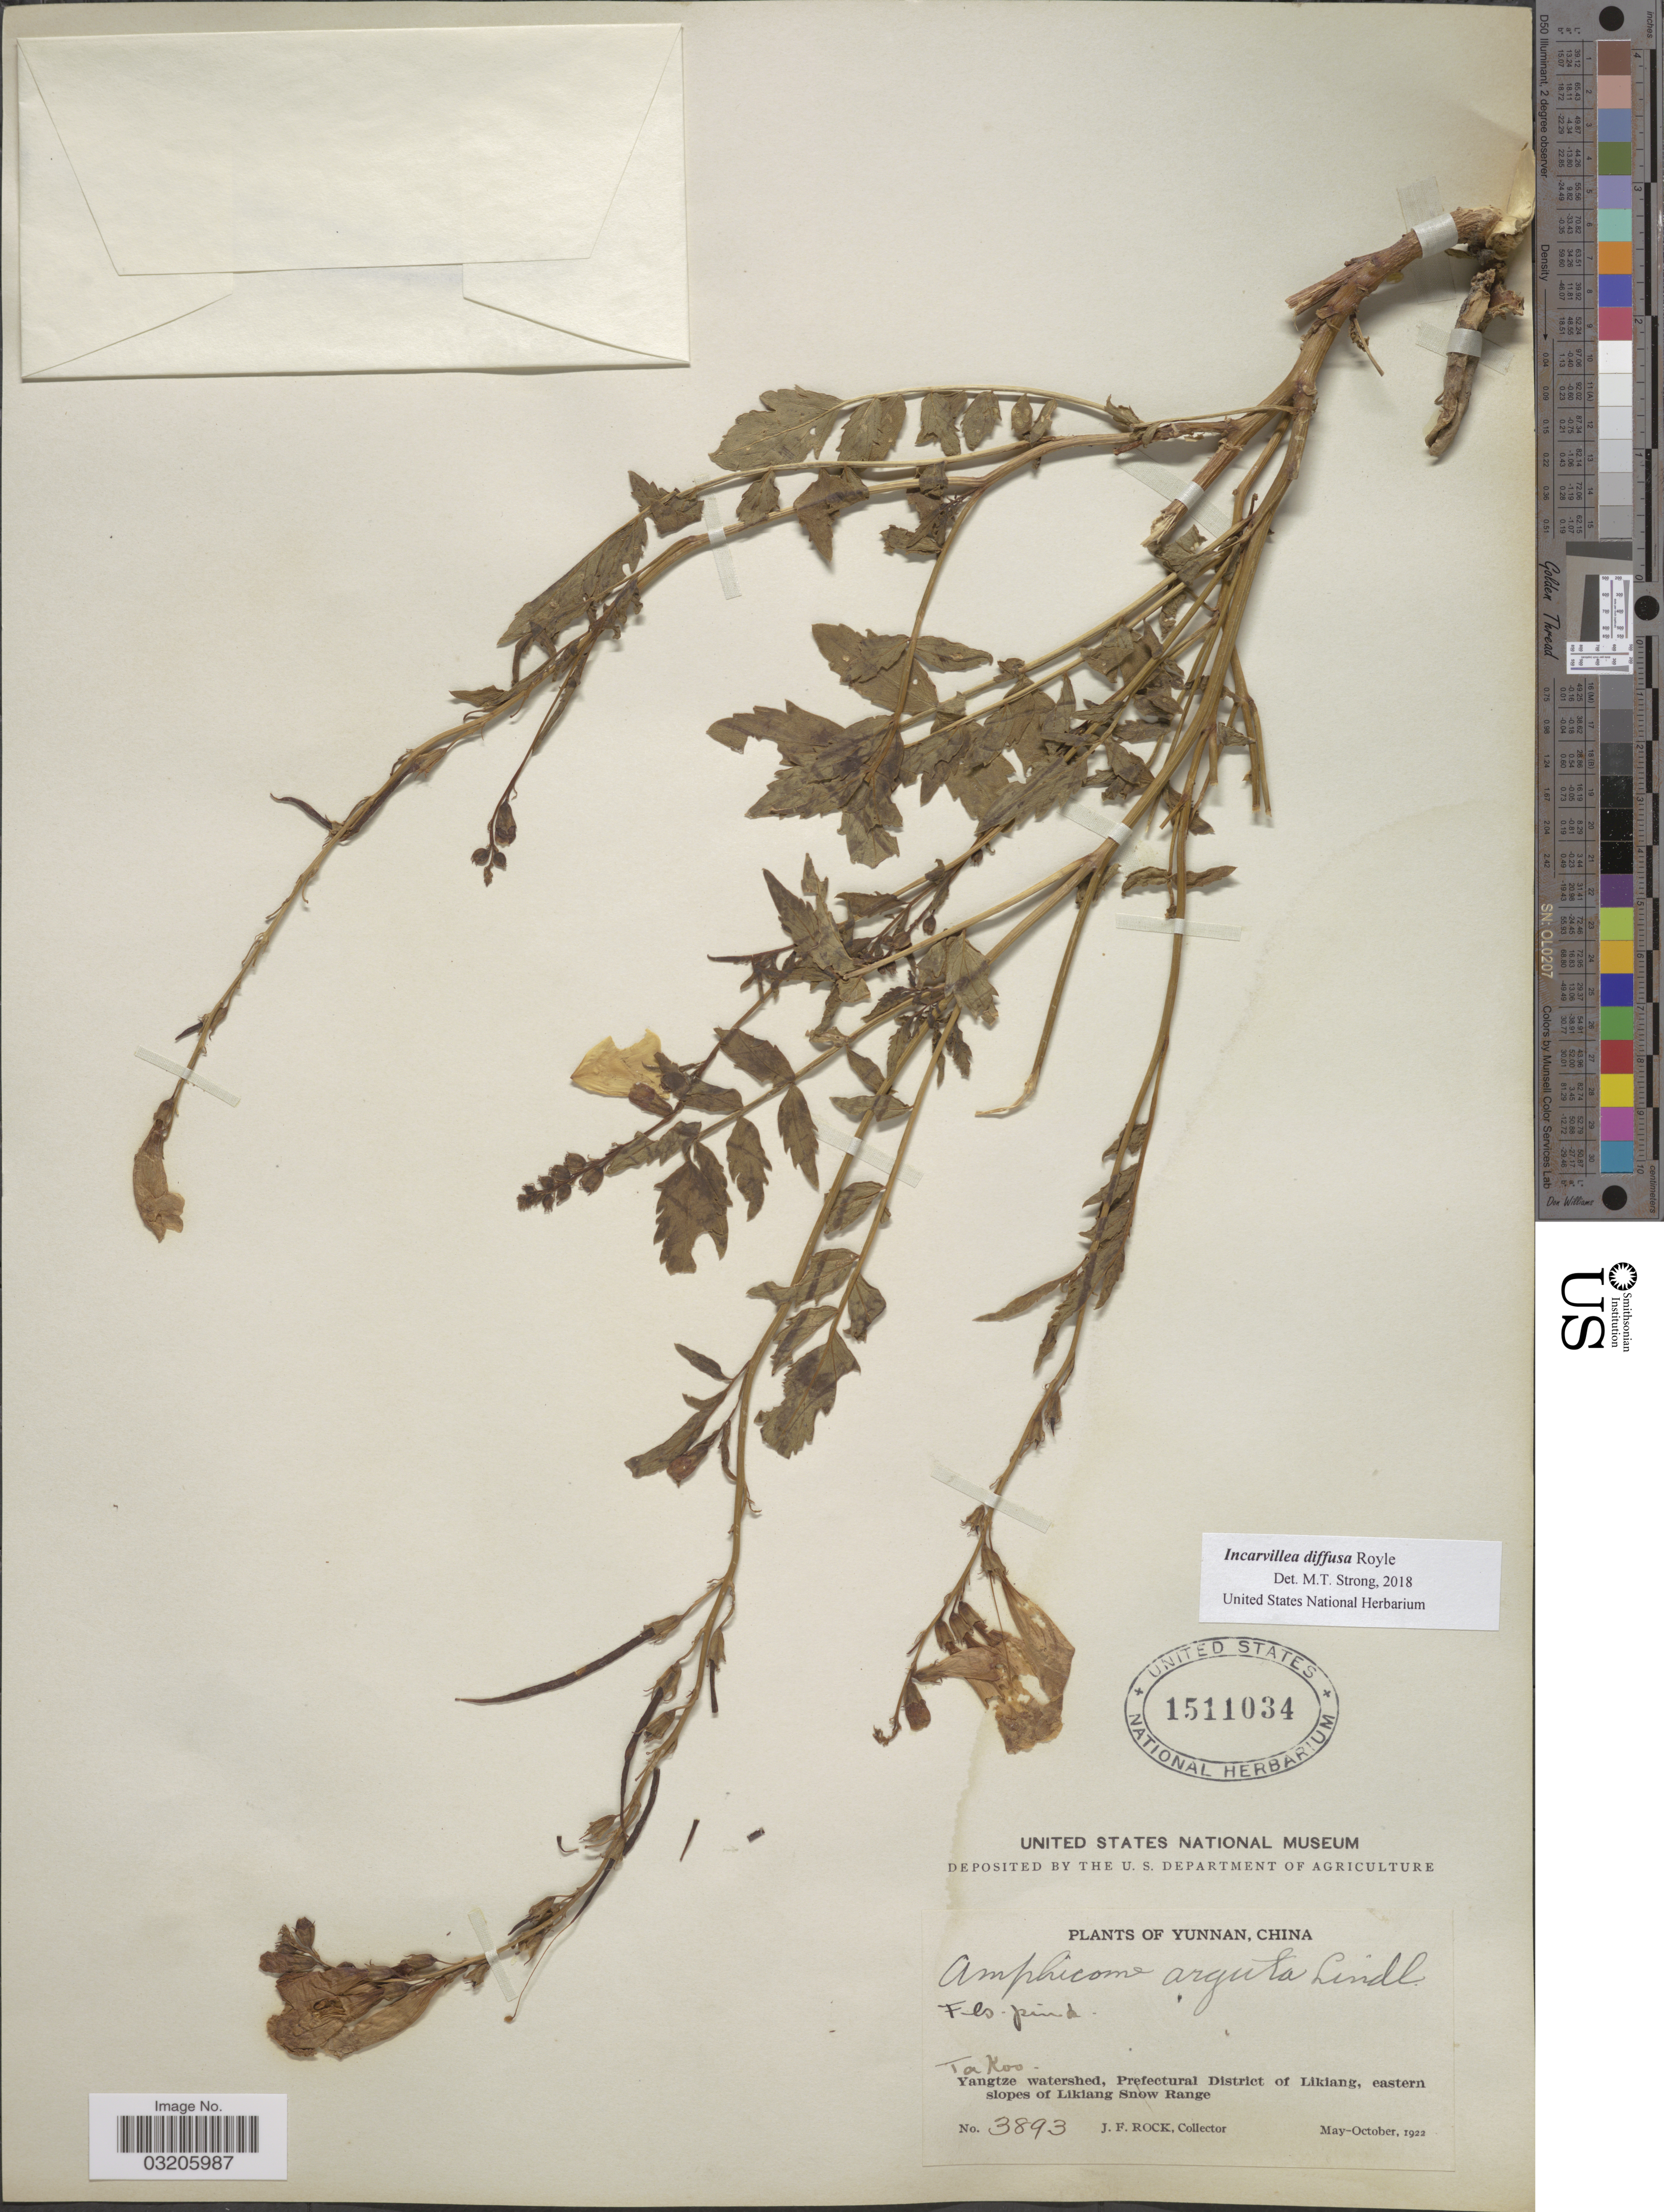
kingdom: Plantae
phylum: Tracheophyta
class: Magnoliopsida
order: Lamiales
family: Bignoniaceae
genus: Incarvillea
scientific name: Incarvillea diffusa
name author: Royle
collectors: J. Rock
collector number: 3893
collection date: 1922-05/1922-10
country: China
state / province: Yunnan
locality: Ta Koo. Yangtze watershed, Prefectural District of Likiang, eastern slopes of Likiang Snow Range.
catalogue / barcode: US 1511034